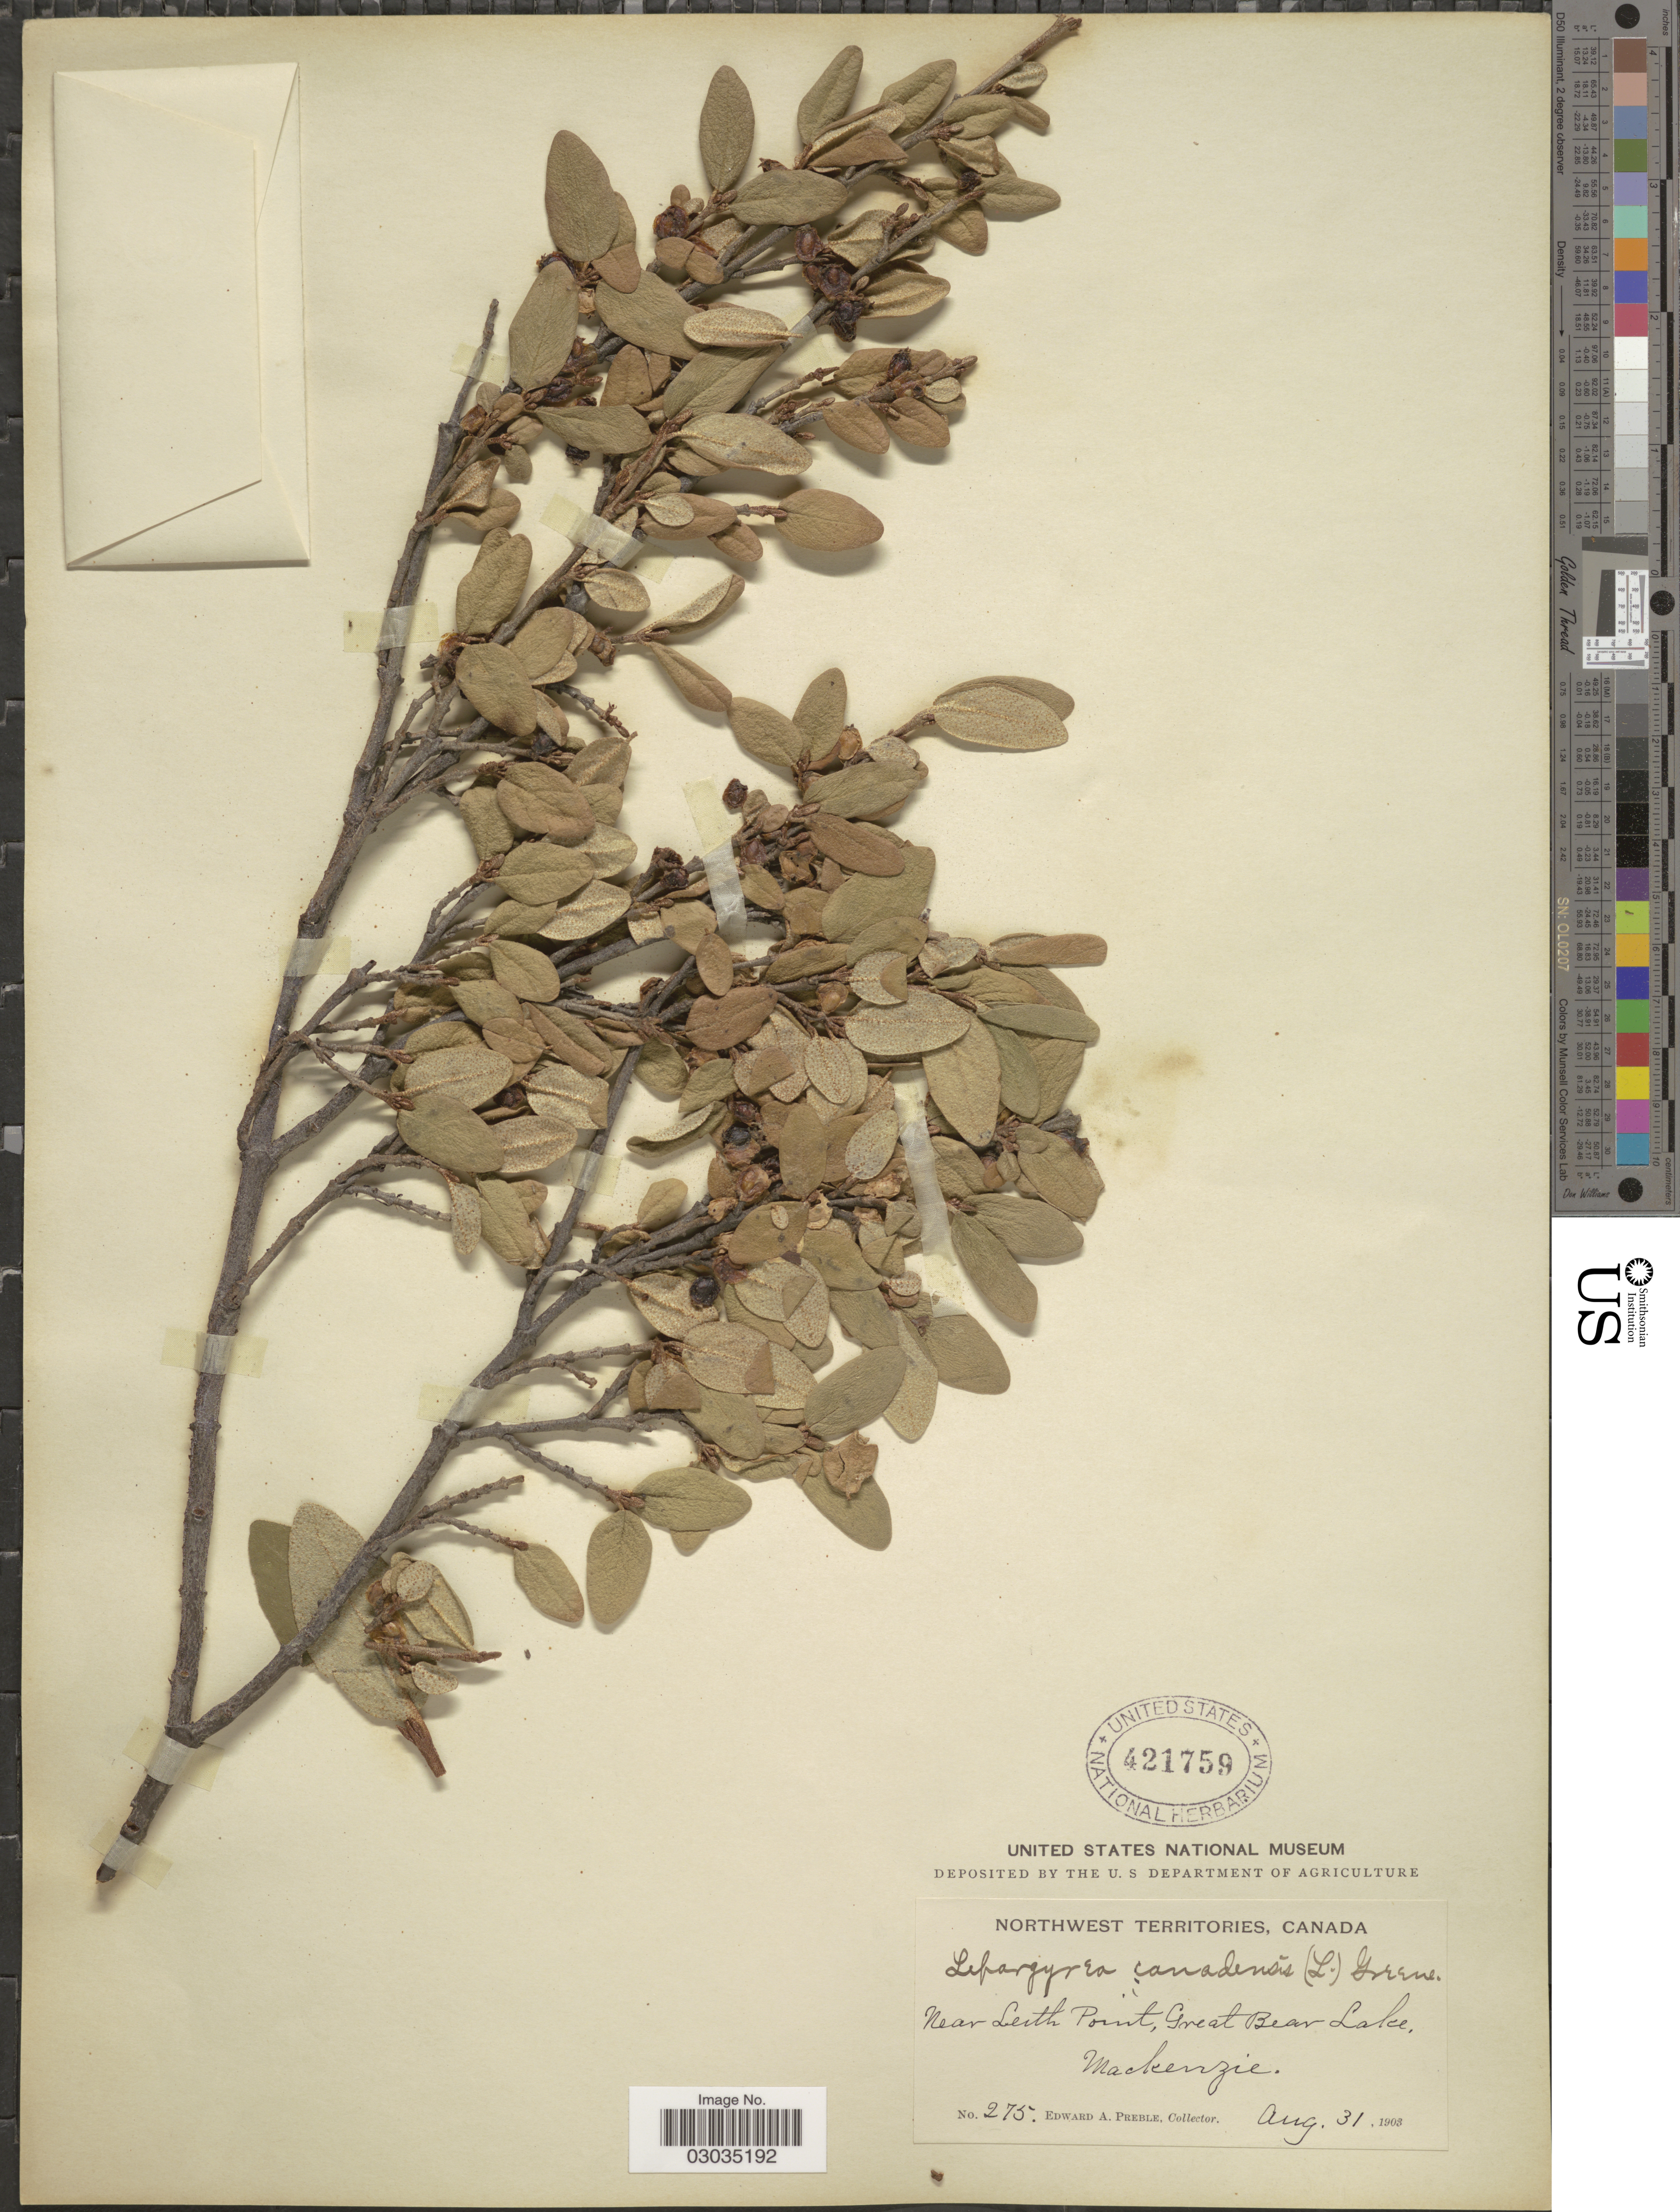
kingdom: Plantae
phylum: Tracheophyta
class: Magnoliopsida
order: Rosales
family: Elaeagnaceae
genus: Shepherdia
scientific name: Shepherdia canadensis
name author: (L.) Nutt.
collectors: E. Preble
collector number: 275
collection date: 1903-08-31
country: Canada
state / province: Northwest Territories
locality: Near Leith Point, Great Bear Lake, Mackenzie.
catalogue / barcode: US 421759